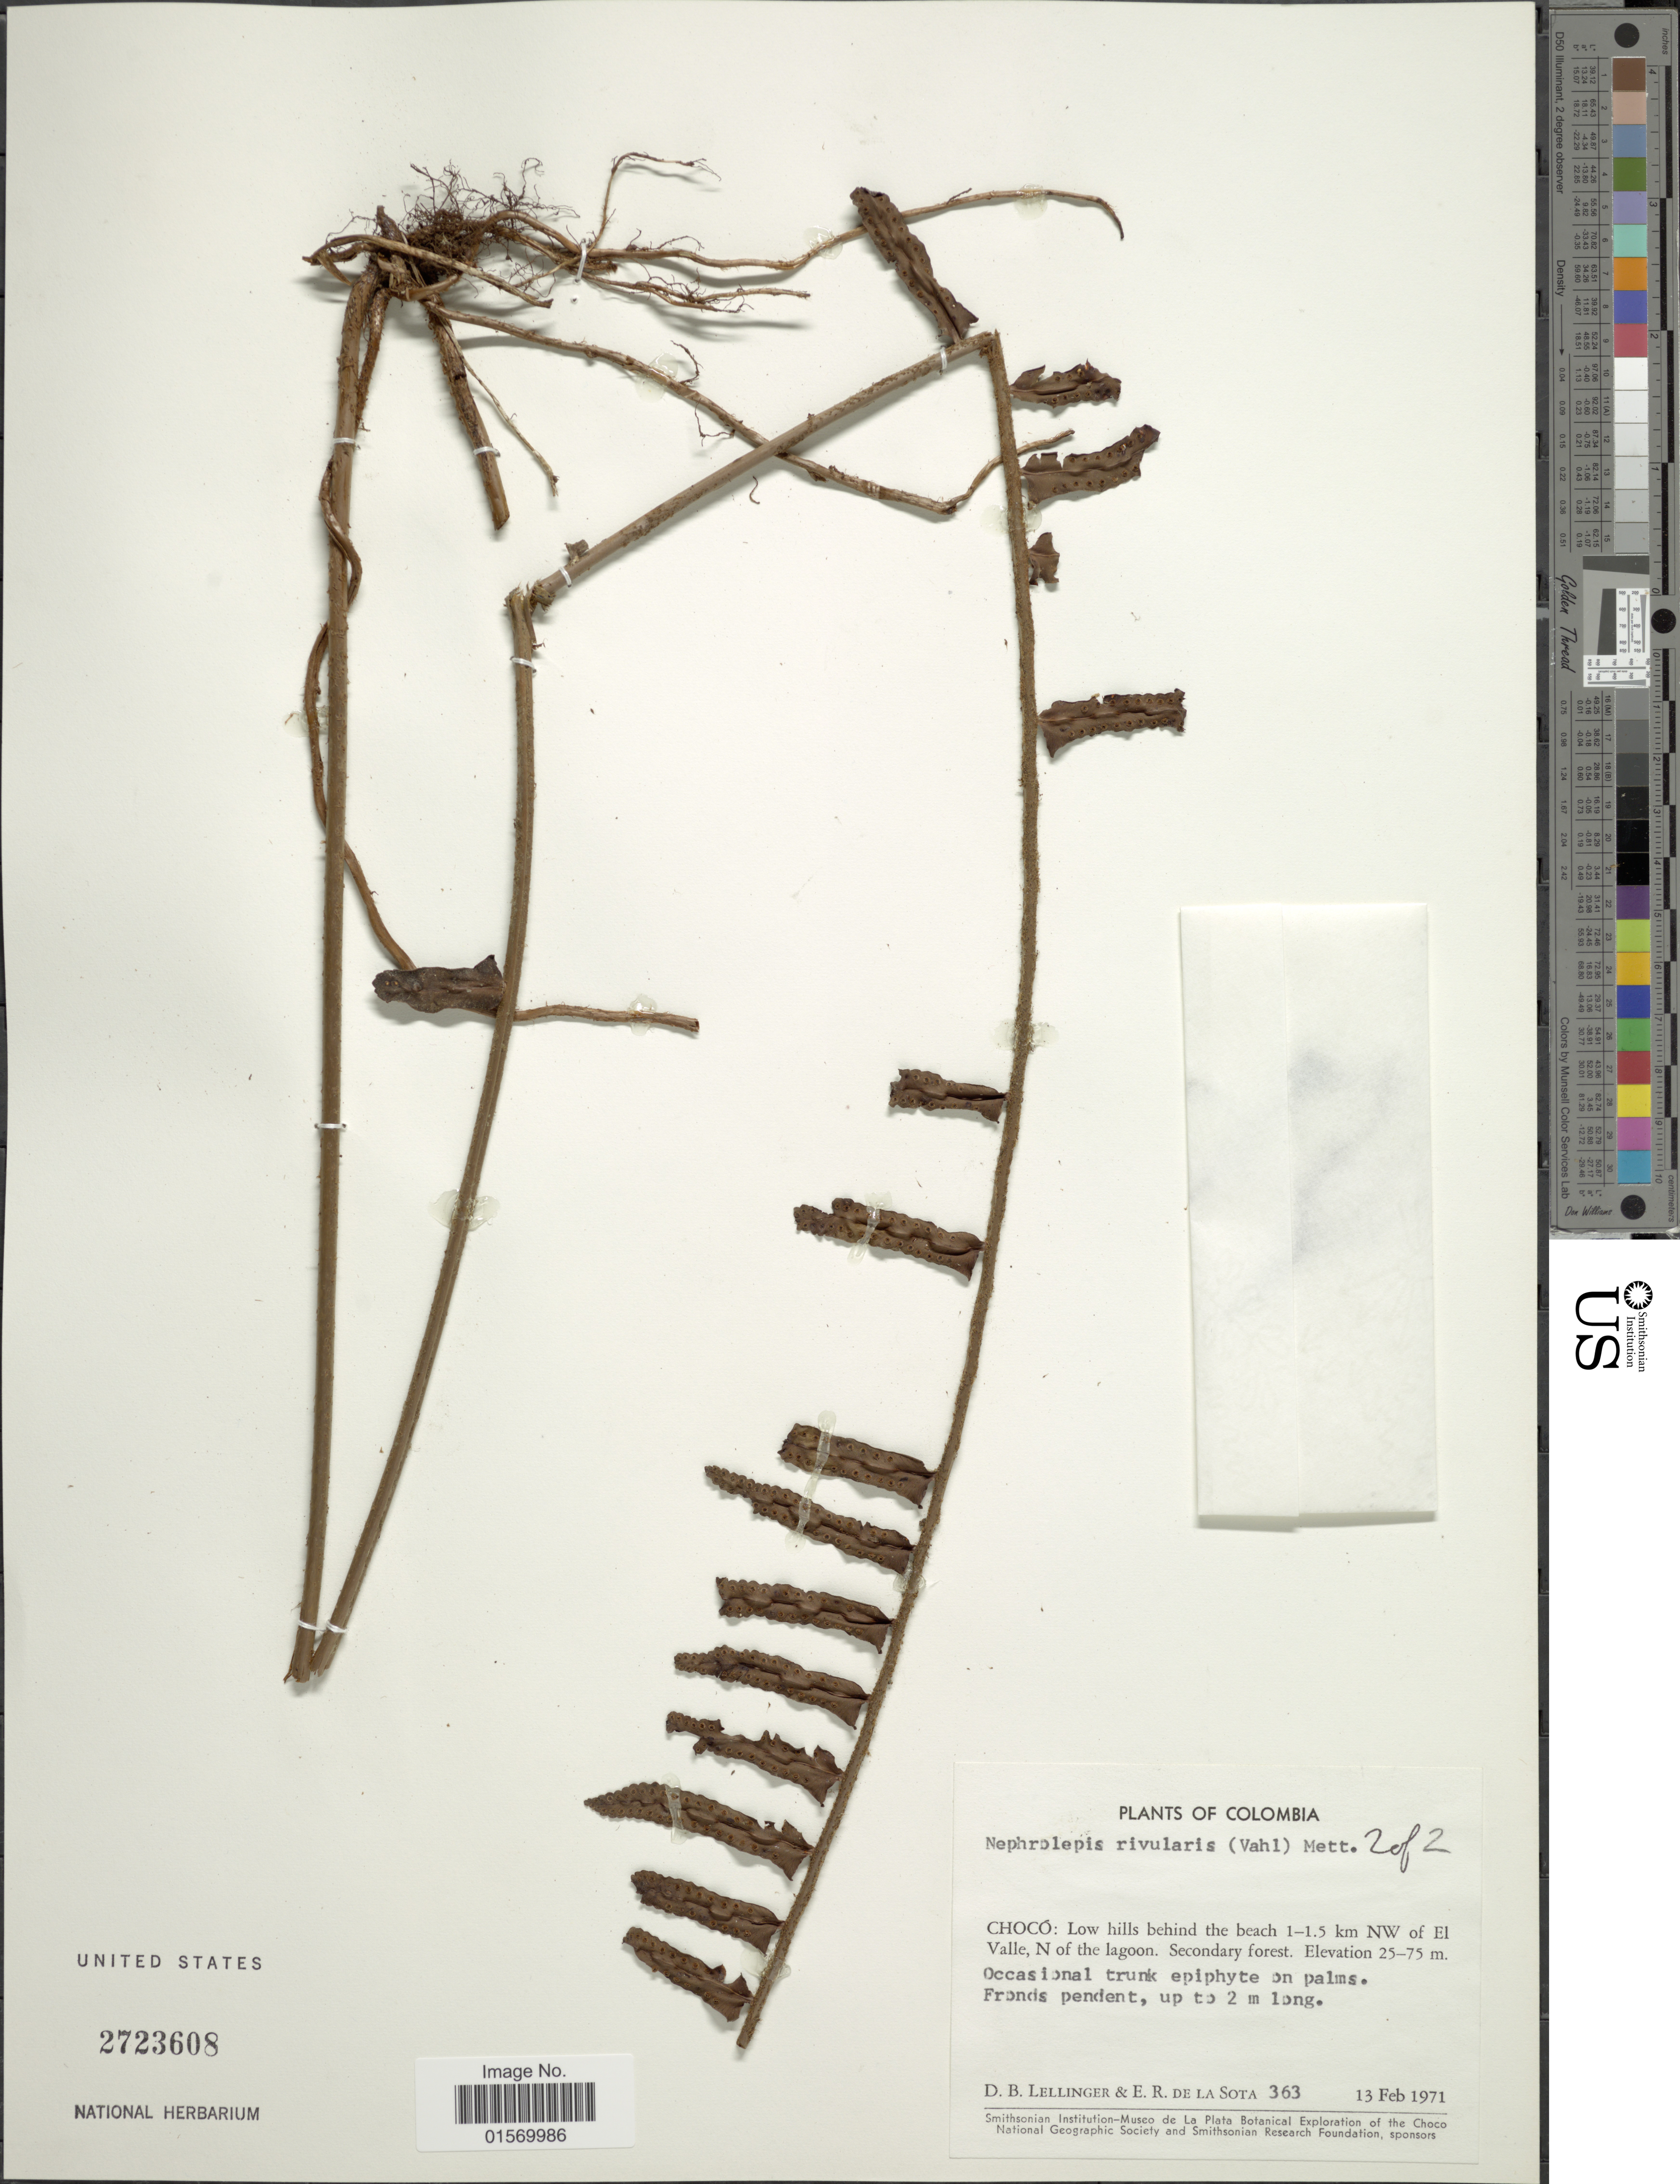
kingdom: Plantae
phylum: Tracheophyta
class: Polypodiopsida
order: Polypodiales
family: Nephrolepidaceae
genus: Nephrolepis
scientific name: Nephrolepis rivularis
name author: (Vahl) Mett. ex Krug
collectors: D. B. Lellinger & E. R. de la Sota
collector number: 363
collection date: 1971-02-13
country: Colombia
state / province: Chocó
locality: Low hills behind the beach 1-1.5 km NW of El Valle, N of the lagoon. Secondary forest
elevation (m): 25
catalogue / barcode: US 2723608